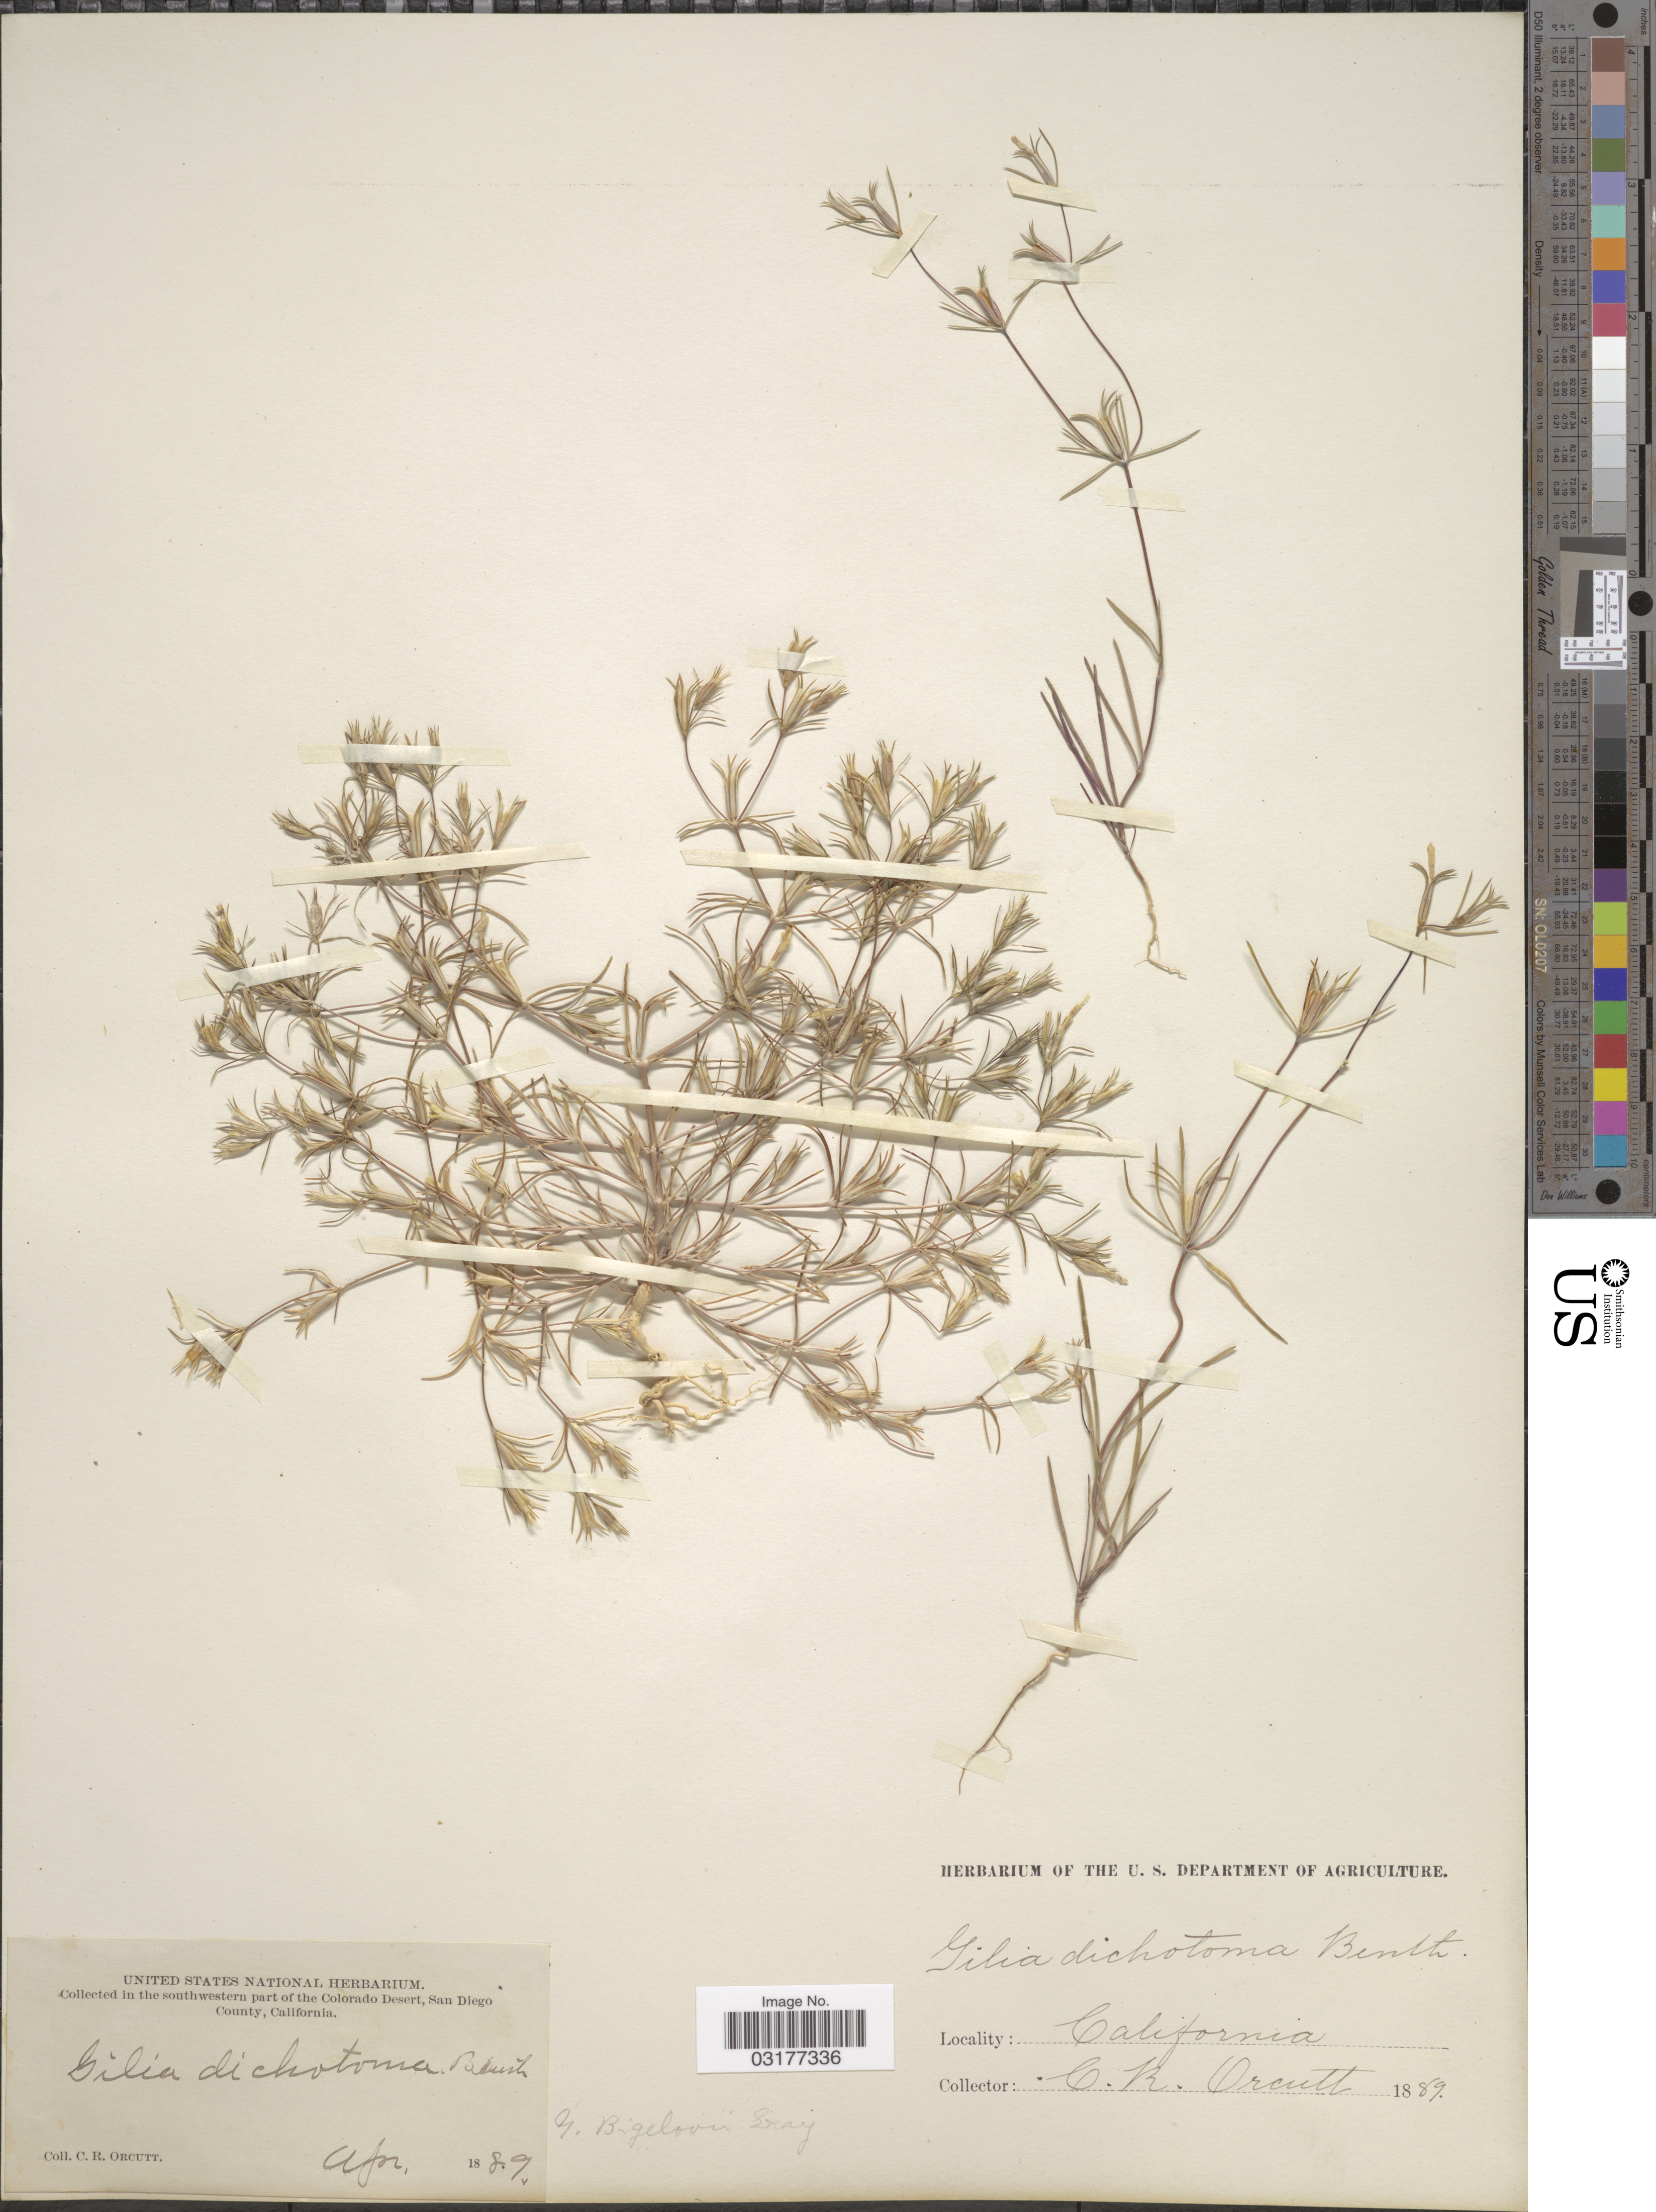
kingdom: Plantae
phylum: Tracheophyta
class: Magnoliopsida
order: Ericales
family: Polemoniaceae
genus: Linanthus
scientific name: Linanthus bigelovii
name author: (A. Gray) Greene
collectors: C. R. Orcutt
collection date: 1889-04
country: United States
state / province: California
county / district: San Diego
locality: Southwestern part of the Colorado Desert, San Diego County.